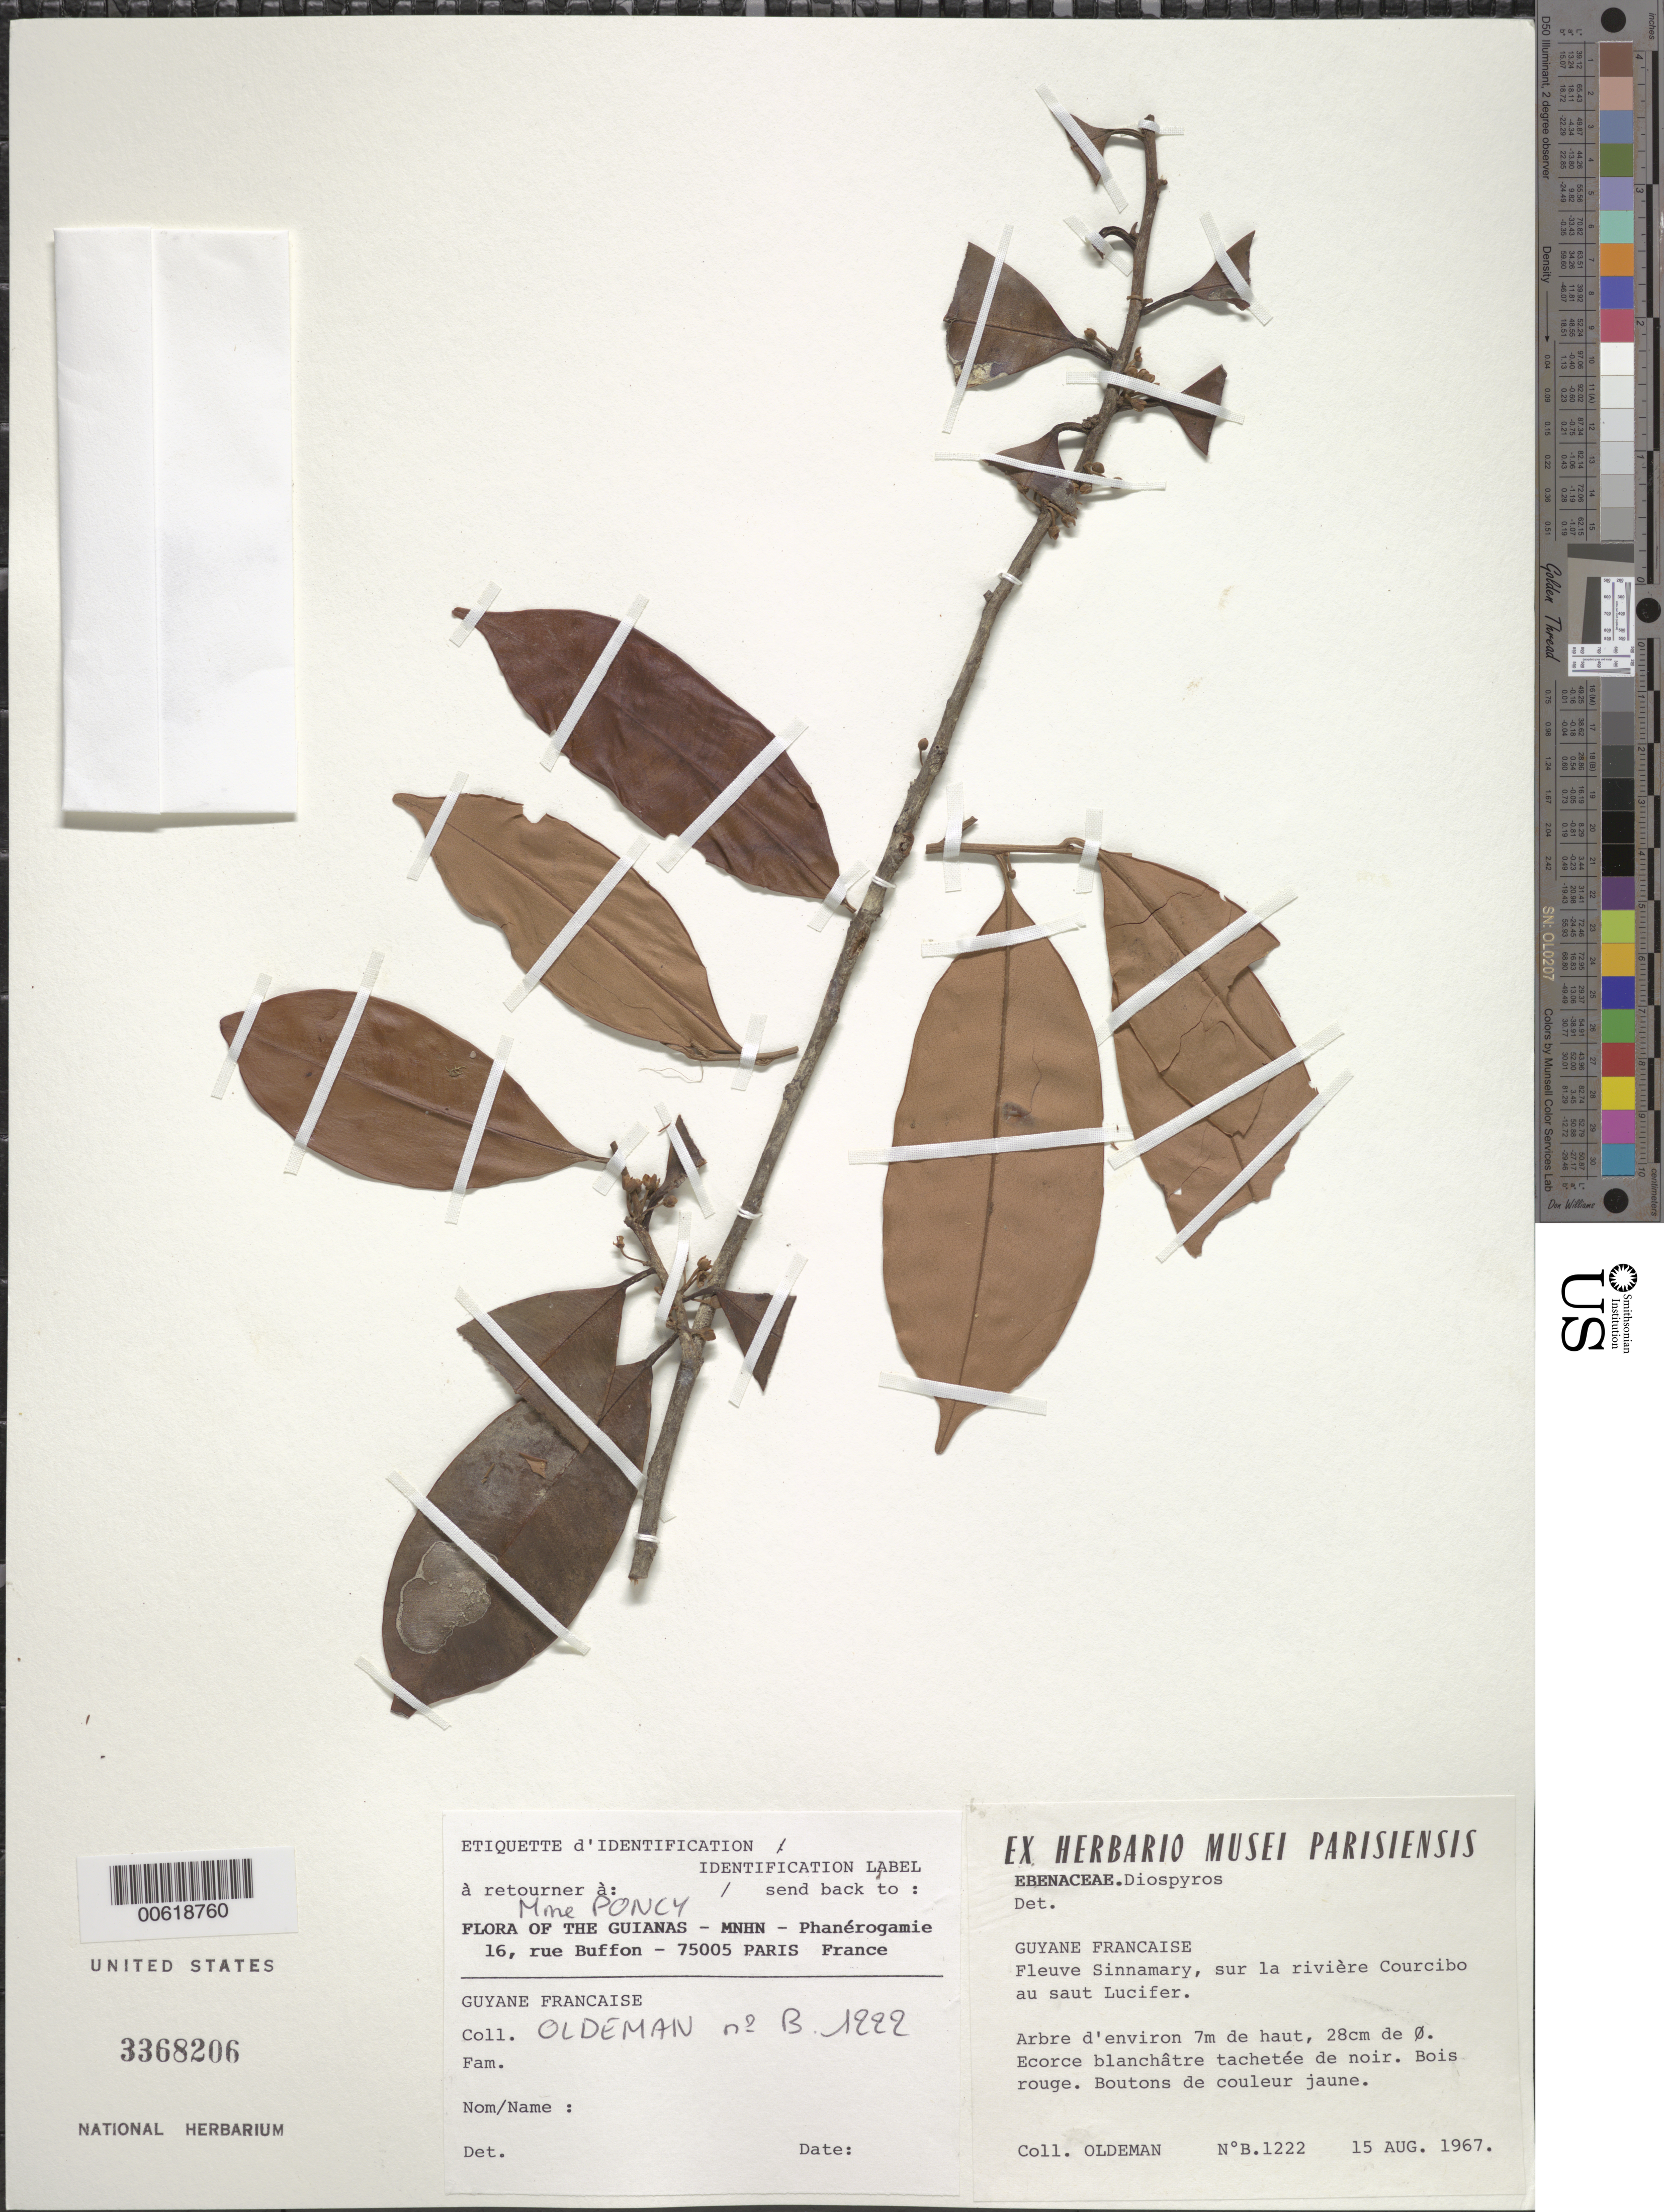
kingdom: Plantae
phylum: Tracheophyta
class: Magnoliopsida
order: Ericales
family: Ebenaceae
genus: Diospyros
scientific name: Diospyros sp.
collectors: R. Oldeman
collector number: B 1222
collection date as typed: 15-Aug-67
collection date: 1967-08-15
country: French Guiana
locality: Fleuve Sinnamary, sur la Rivière Courcibo au saut Lucifer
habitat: Along river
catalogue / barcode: US 3368206